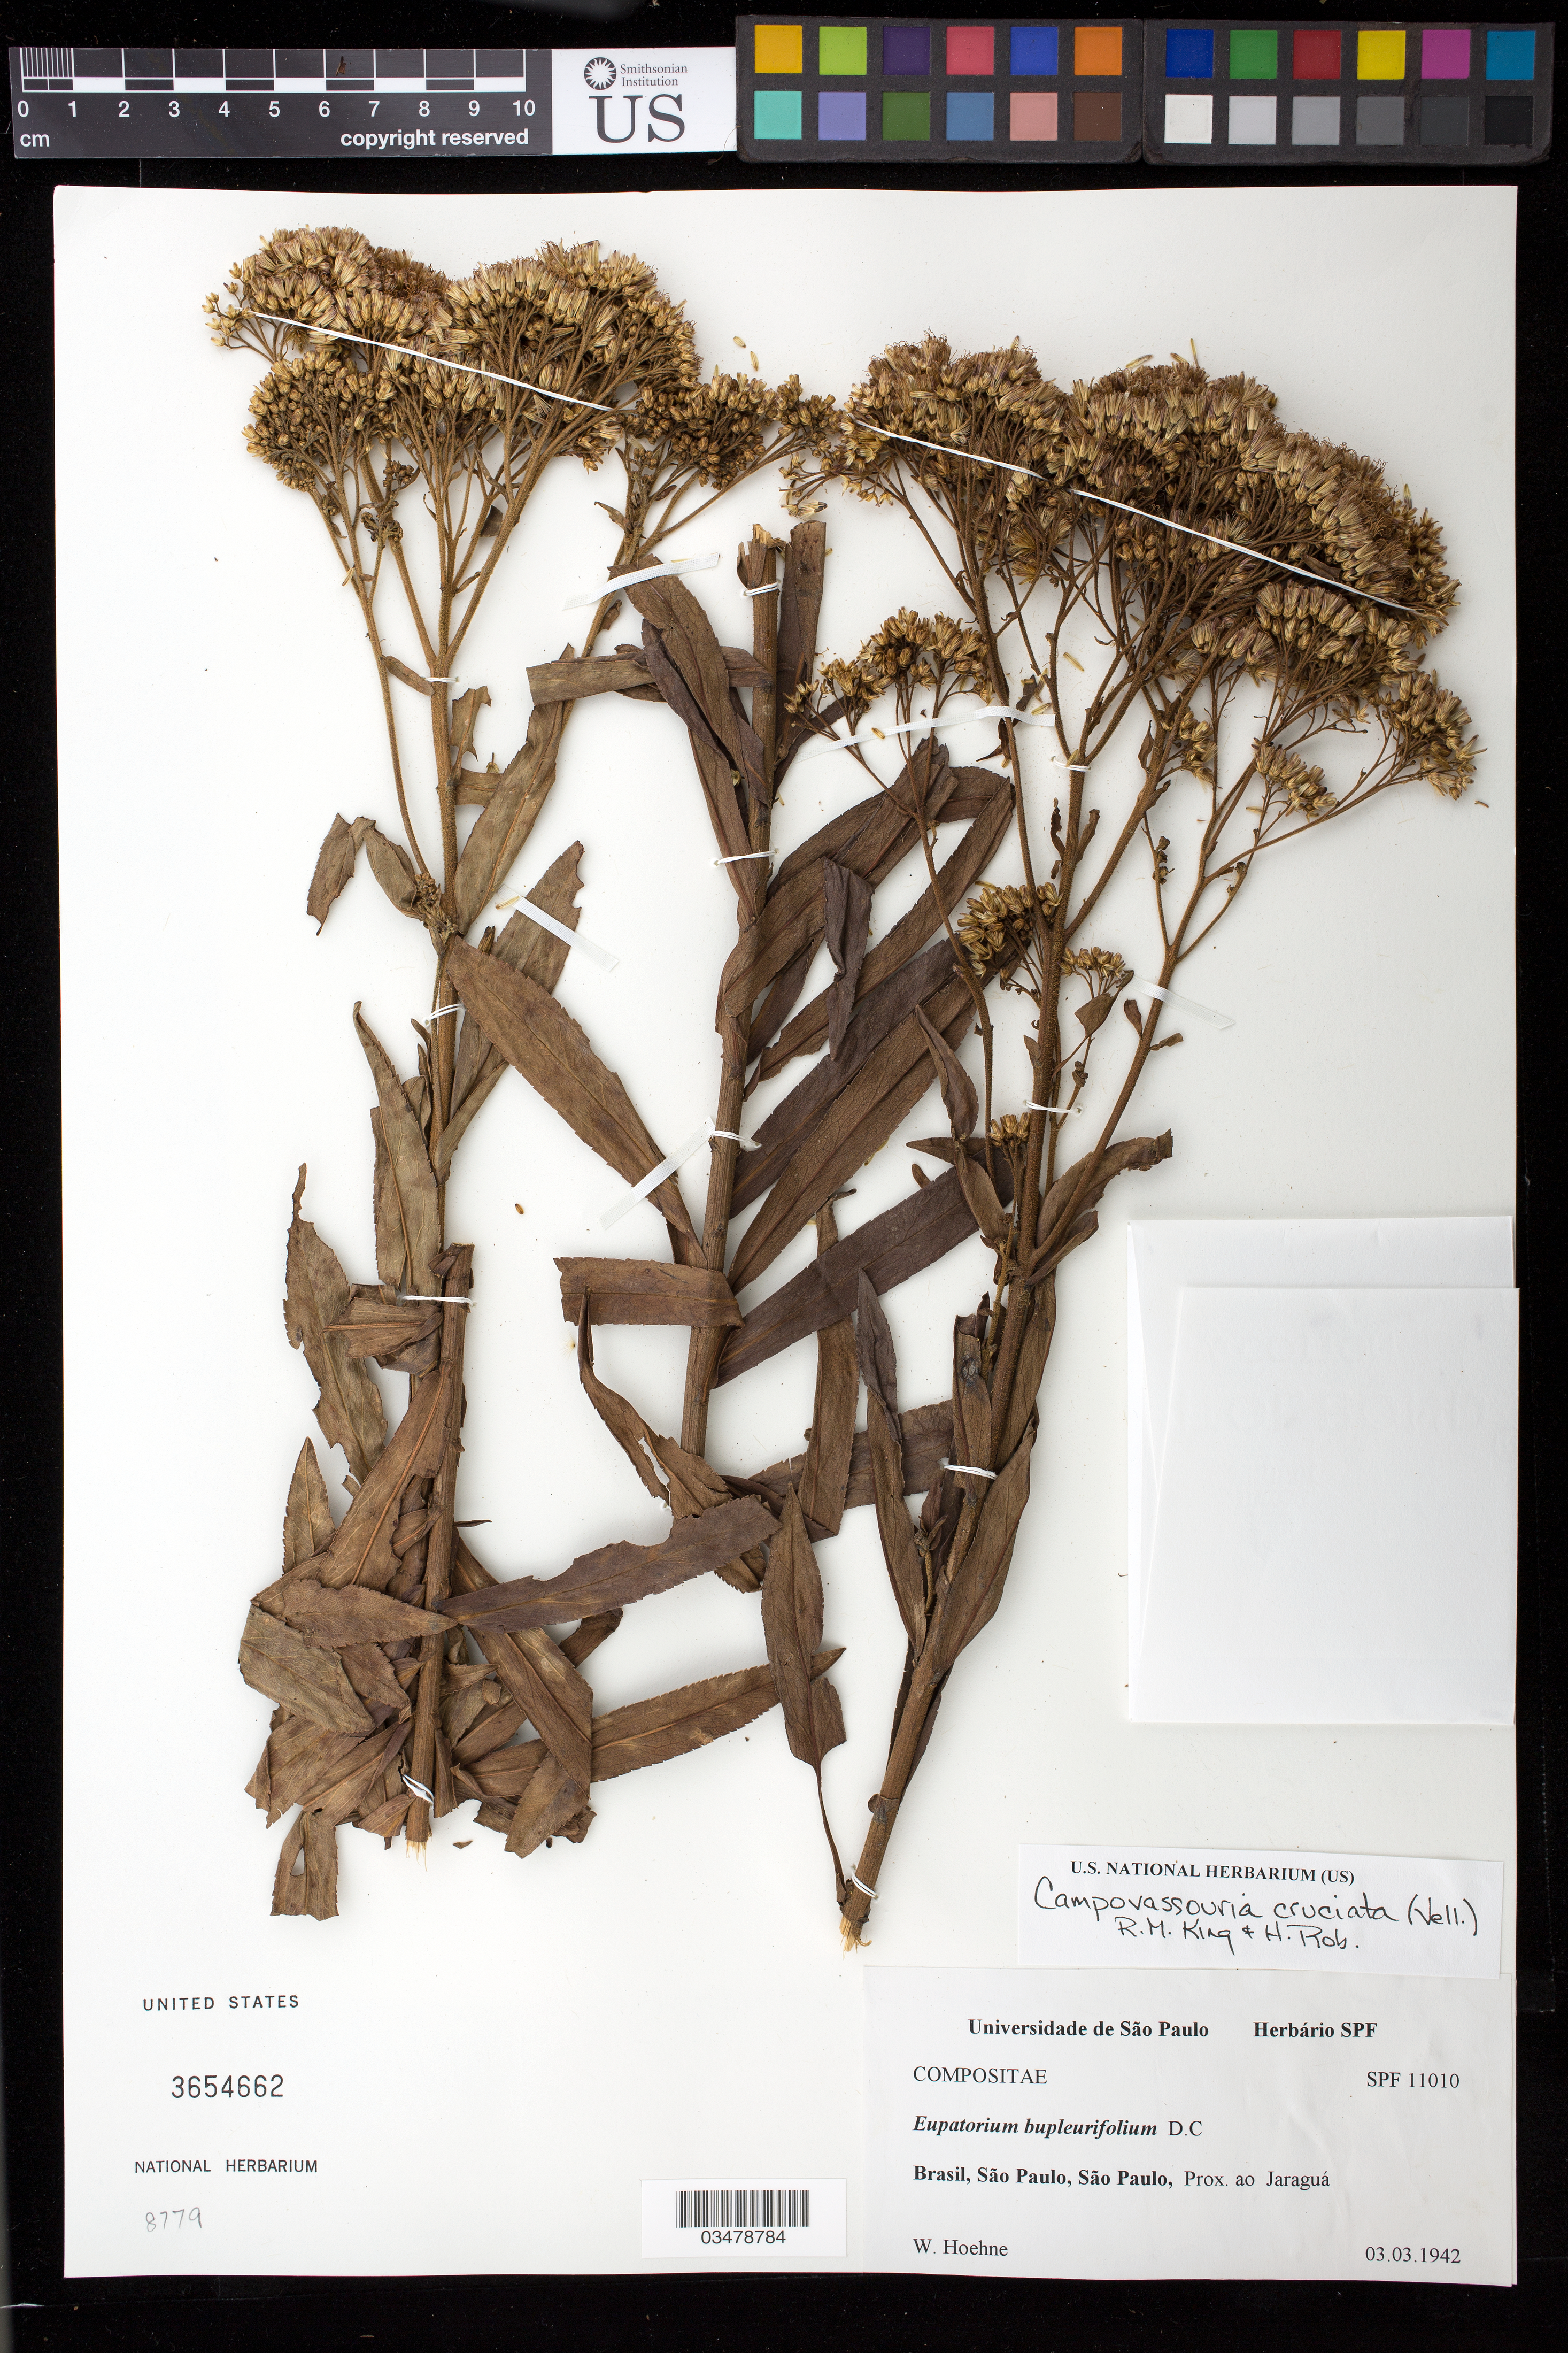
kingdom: Plantae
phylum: Tracheophyta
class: Magnoliopsida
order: Asterales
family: Asteraceae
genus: Campovassouria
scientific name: Campovassouria cruciata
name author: (Vell.) R.M. King & H. Rob.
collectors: W. Hoehne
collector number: SPF 11010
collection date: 1942-03-03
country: Brazil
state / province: São Paulo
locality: São Paulo, Prox. ao Jaragua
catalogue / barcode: US 3654662